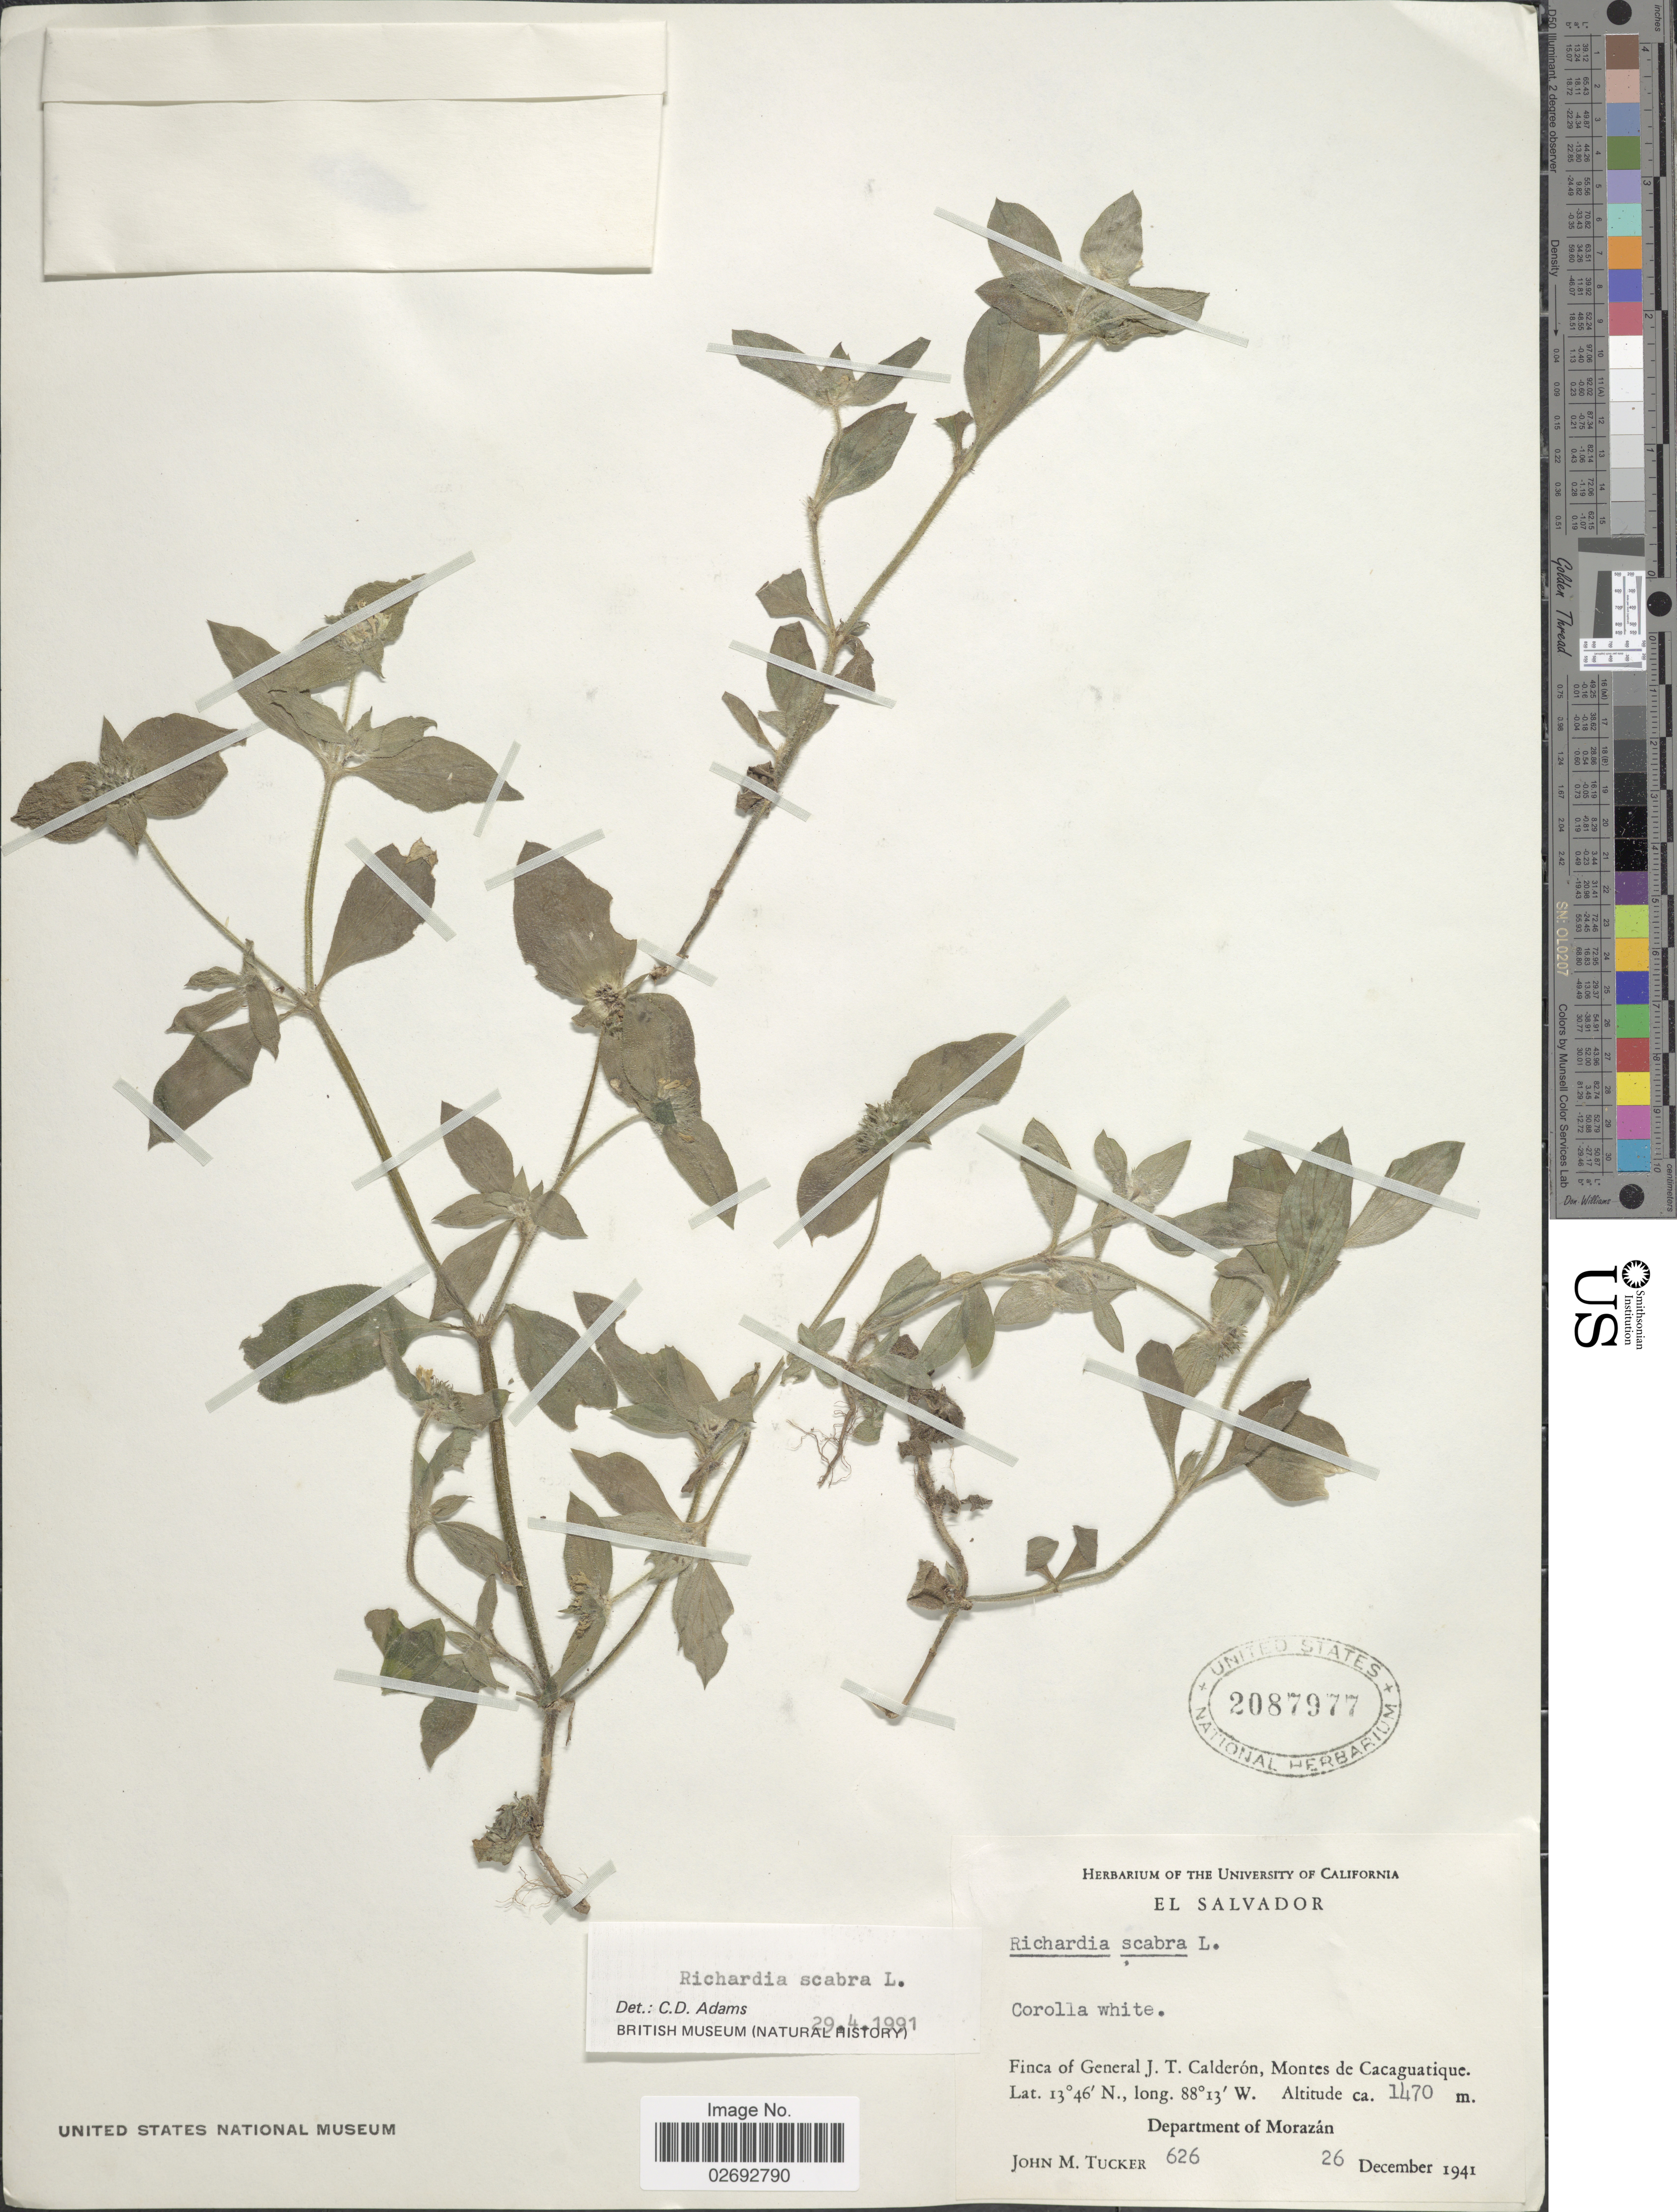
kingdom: Plantae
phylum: Tracheophyta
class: Magnoliopsida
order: Gentianales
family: Rubiaceae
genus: Richardia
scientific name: Richardia scabra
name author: L.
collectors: J. M. Tucker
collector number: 626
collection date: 1941-12-26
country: El Salvador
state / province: Morazan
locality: Finca of General J. T. Calderón, Montes de Cacaguatique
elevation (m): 1470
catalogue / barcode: US 2087977